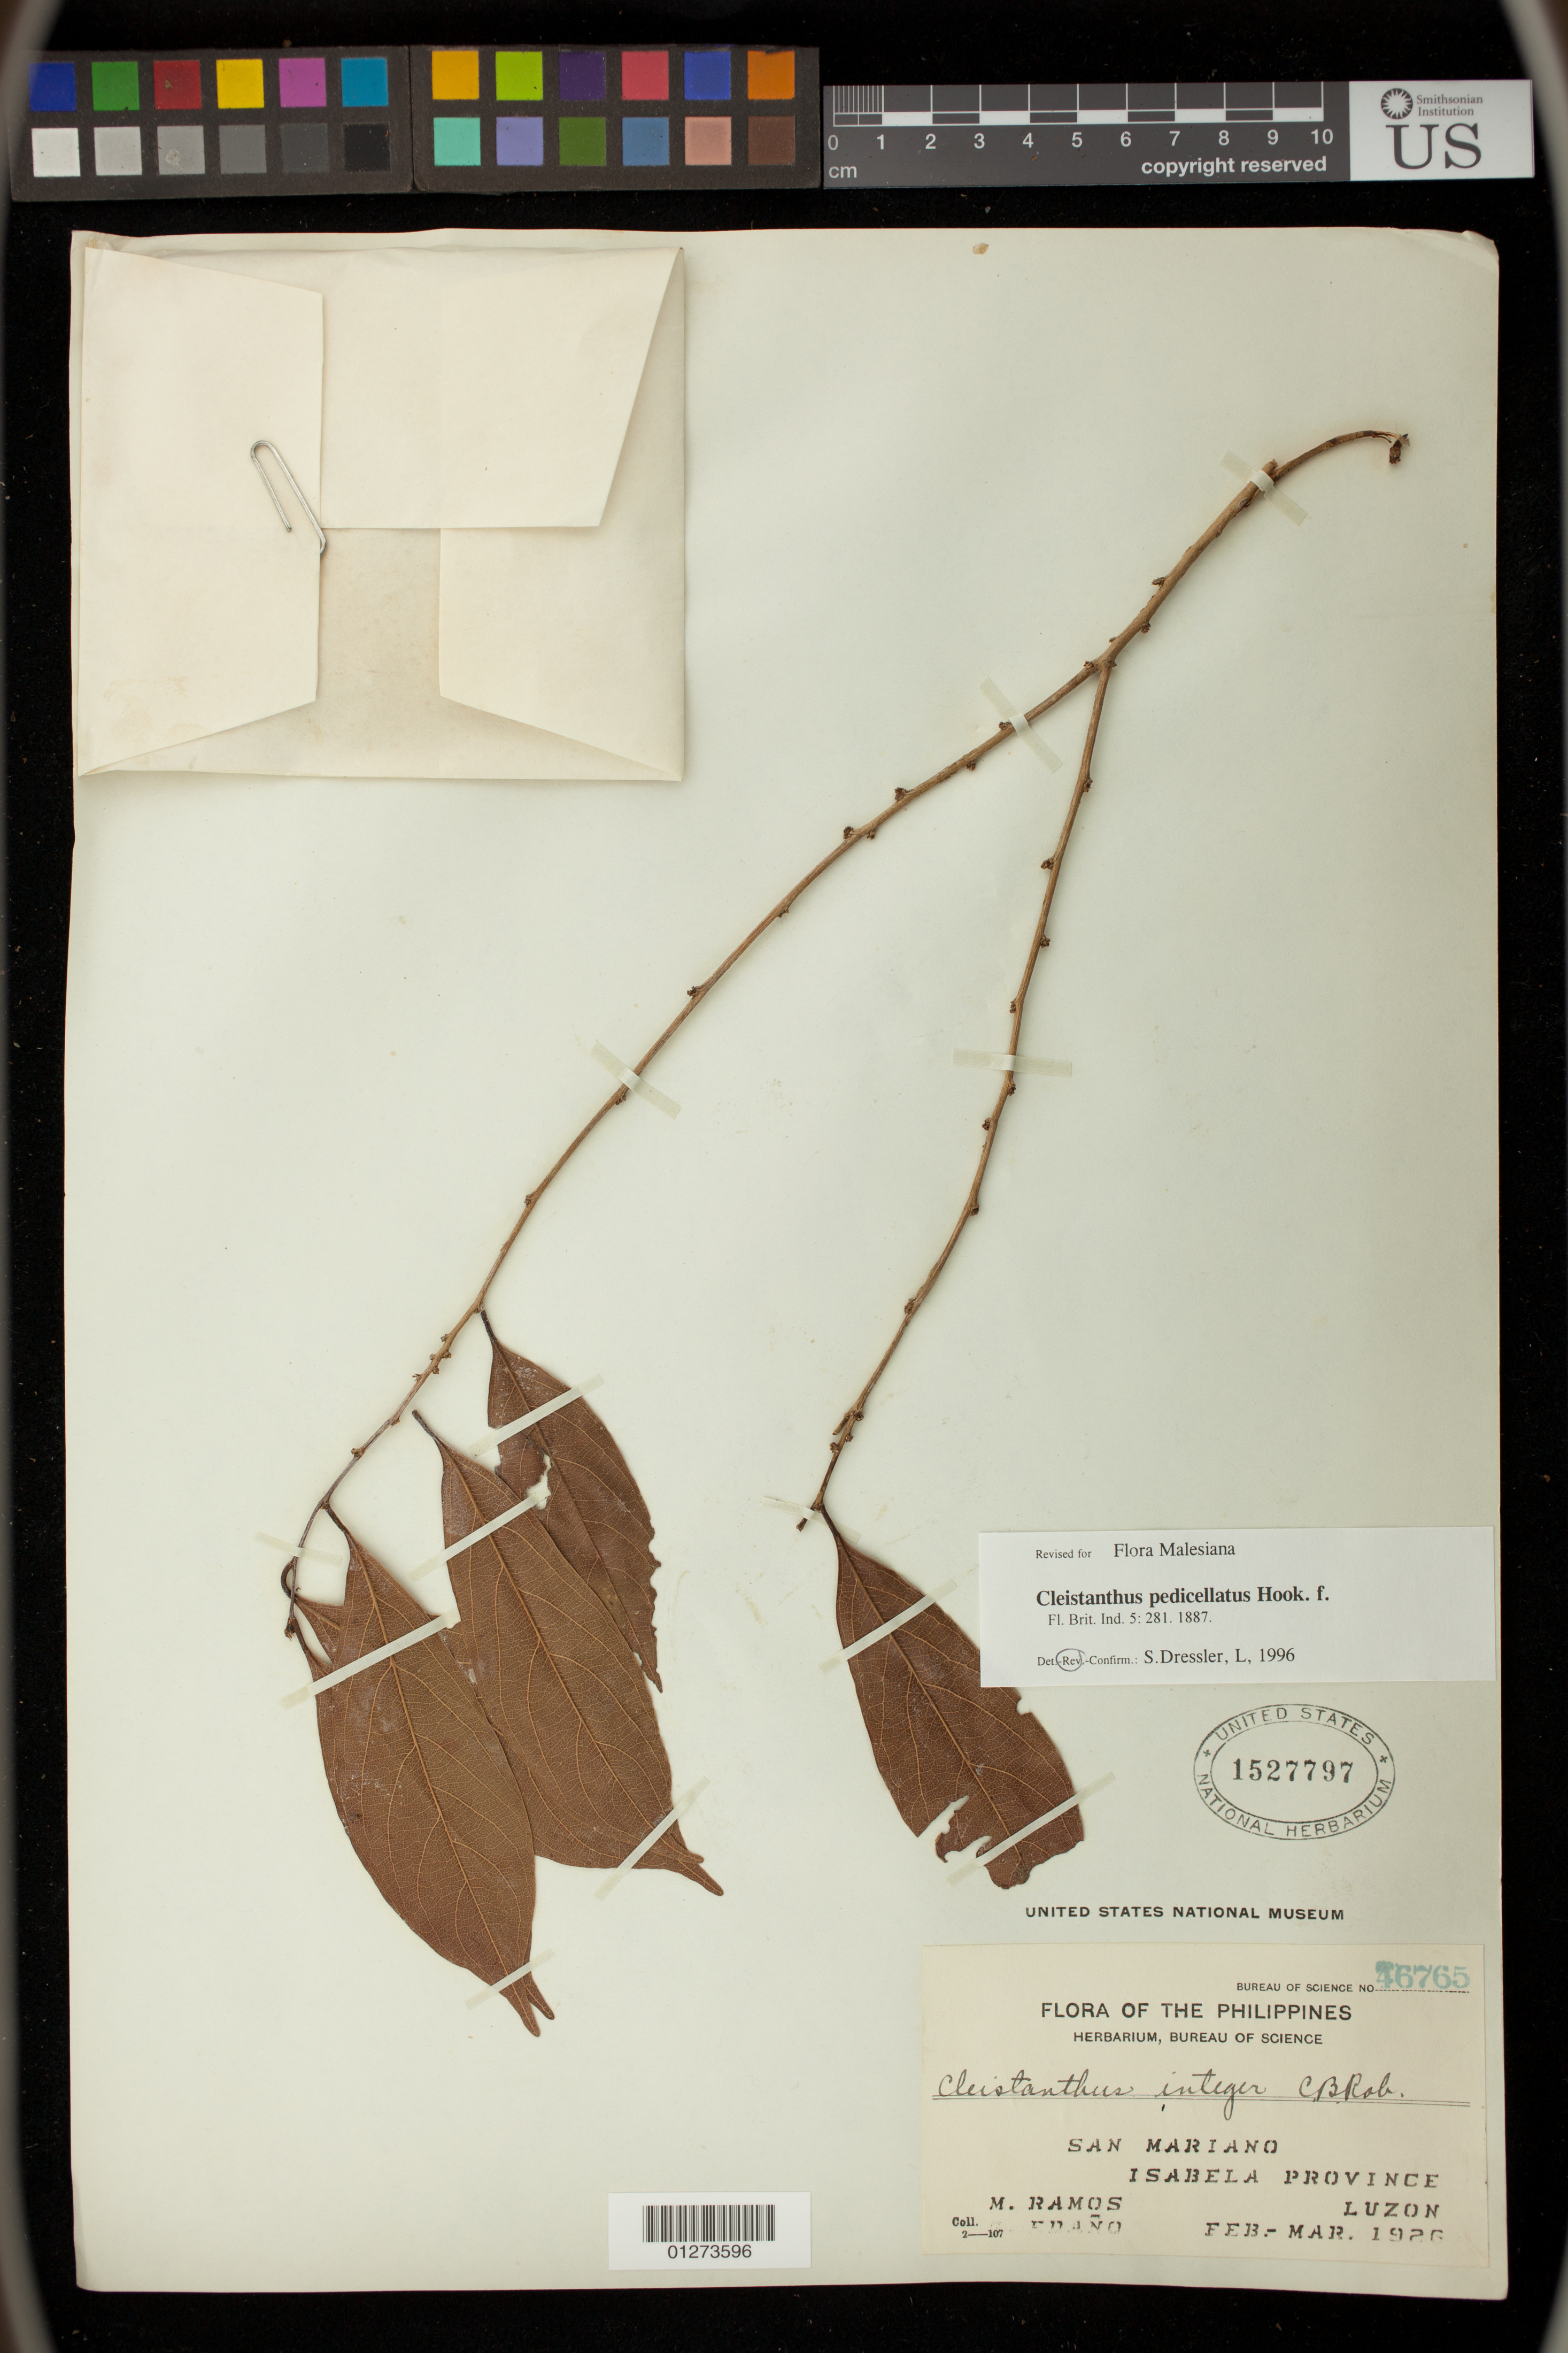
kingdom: Plantae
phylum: Tracheophyta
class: Magnoliopsida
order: Malpighiales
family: Phyllanthaceae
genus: Cleistanthus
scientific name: Cleistanthus pedicellatus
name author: Hook. f.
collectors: M. Ramos & -. Edano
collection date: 1926-02/1926-03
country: Philippines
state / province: Cagayan Valley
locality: San Mariano, Isabela Province, Luzon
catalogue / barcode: US 1527797